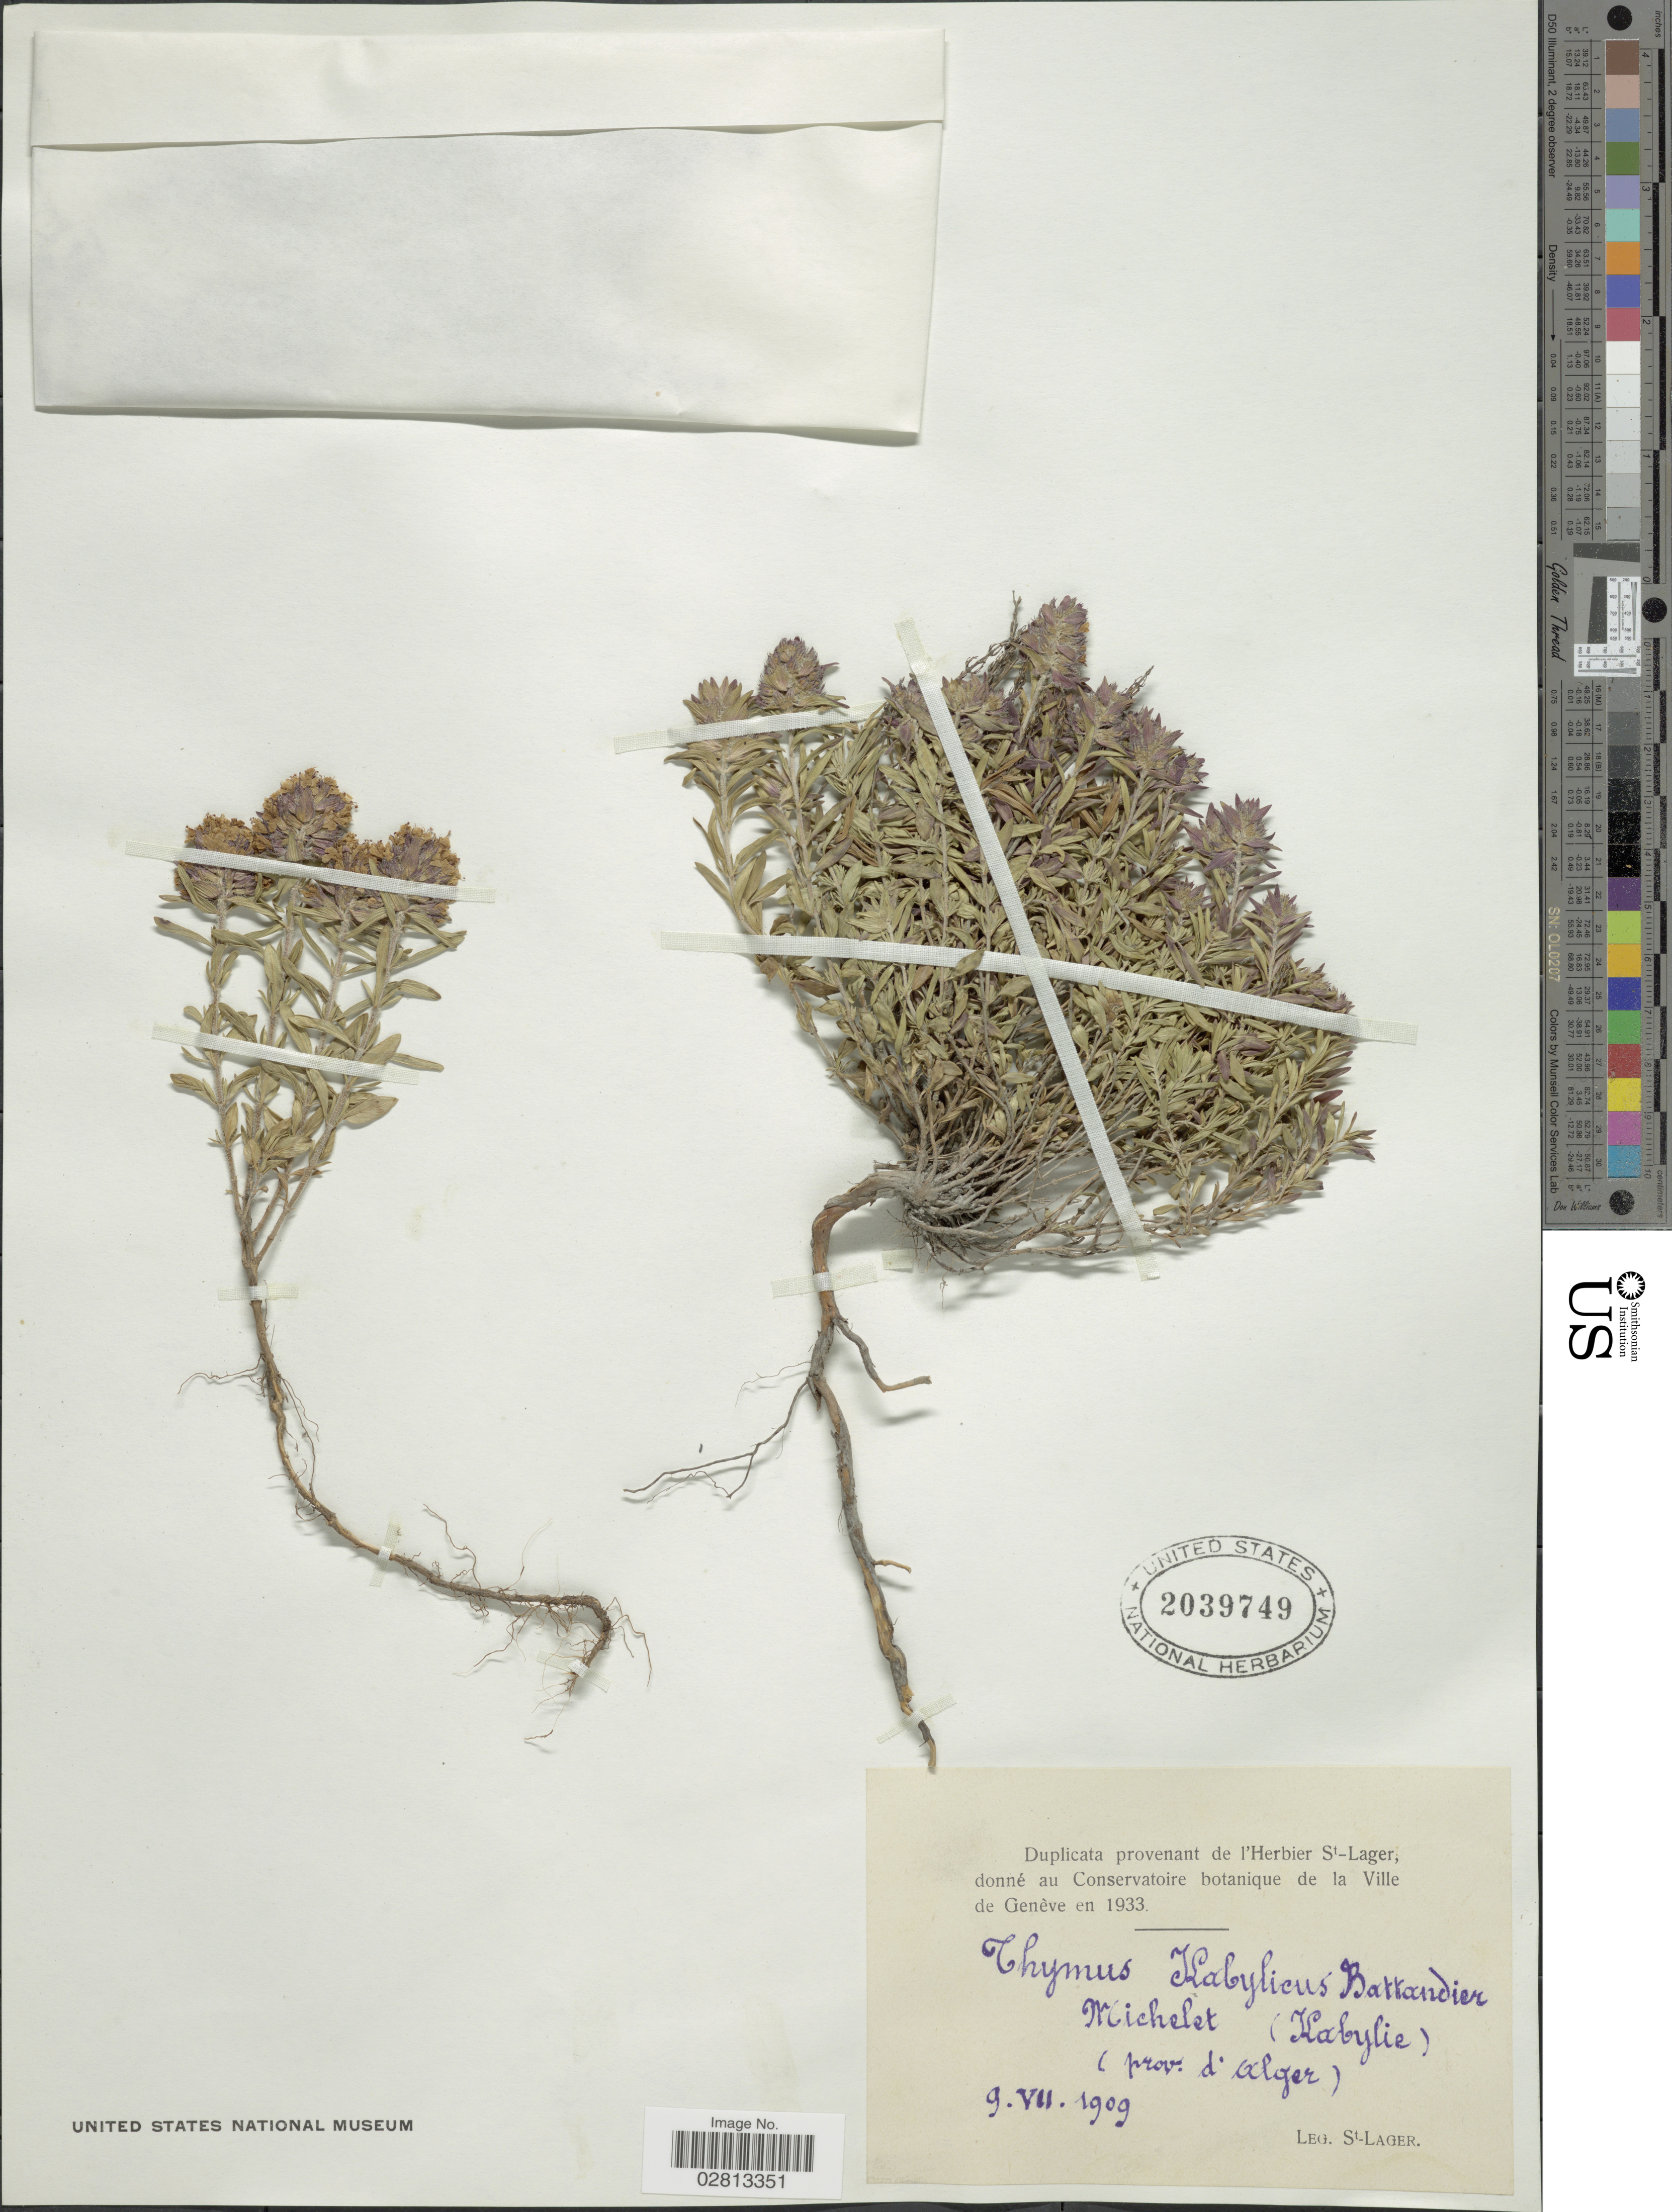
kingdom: Plantae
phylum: Tracheophyta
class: Magnoliopsida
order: Lamiales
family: Lamiaceae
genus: Thymus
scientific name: Thymus kabylicus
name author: Batt.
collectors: -. St. Lager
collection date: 1909-07-09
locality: Michelet (Kabylie) (prov. d' Alger)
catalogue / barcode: US 2039749